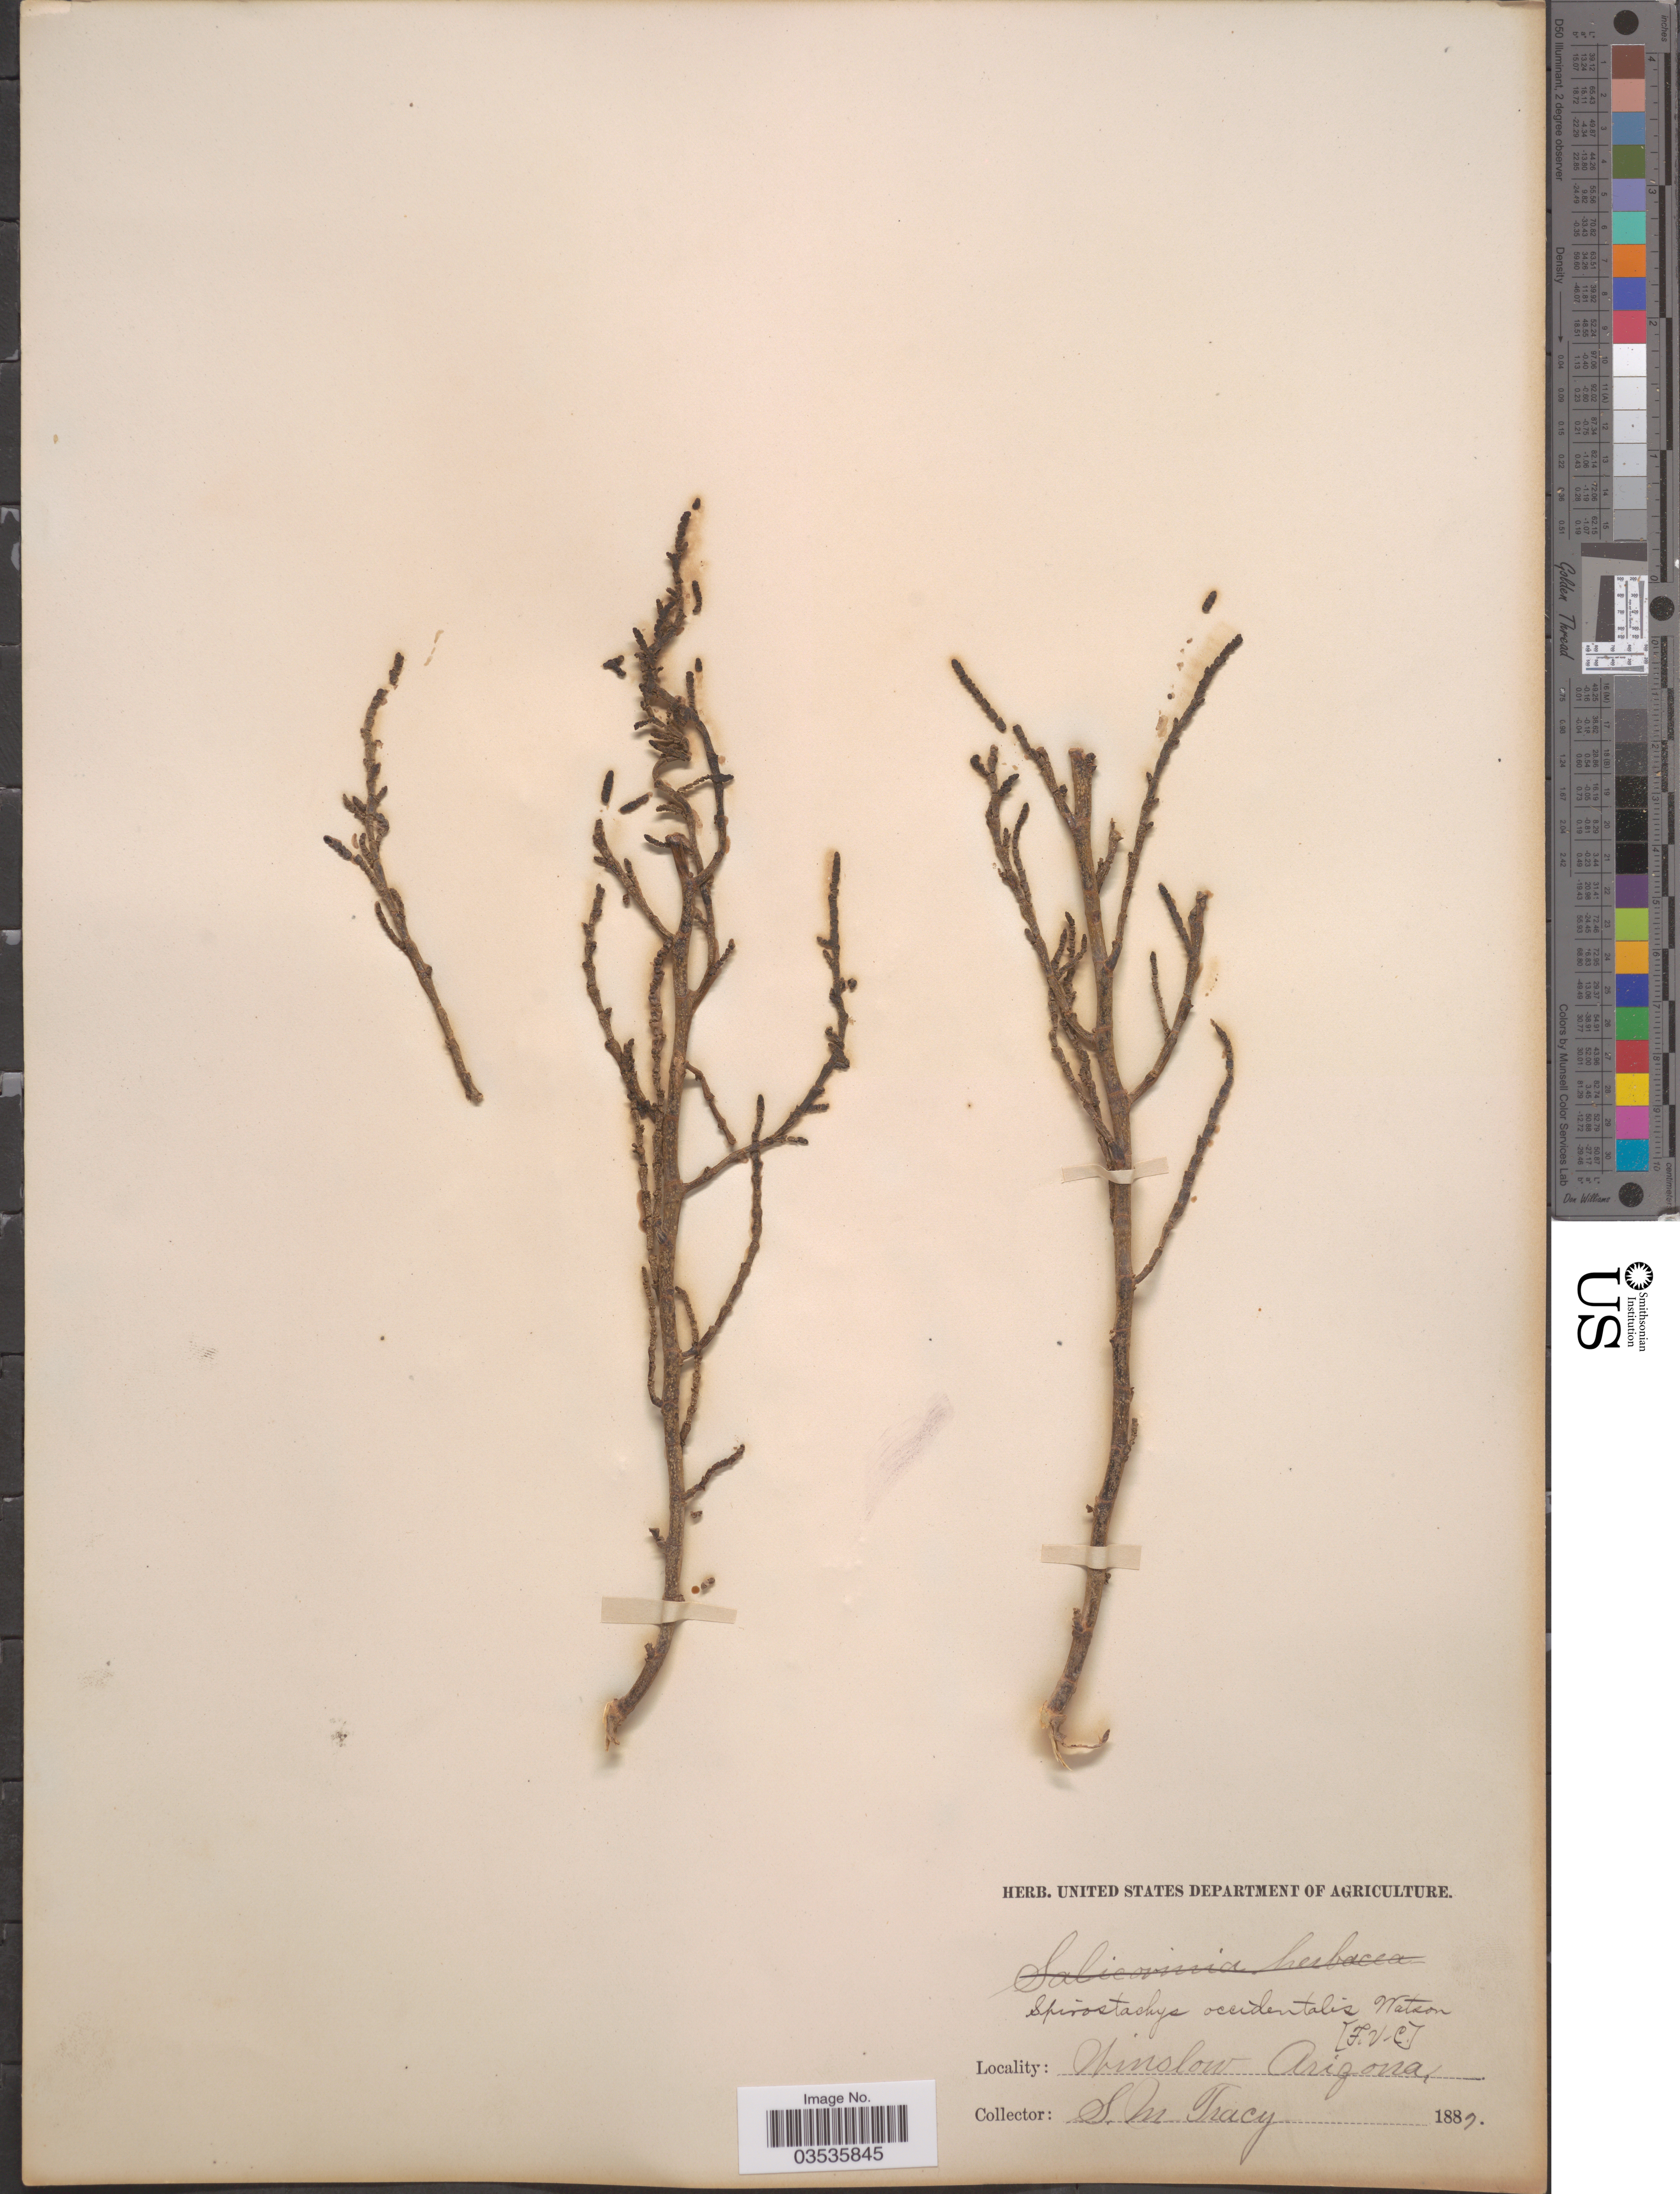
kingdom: Plantae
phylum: Tracheophyta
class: Magnoliopsida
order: Caryophyllales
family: Amaranthaceae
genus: Allenrolfea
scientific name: Allenrolfea occidentalis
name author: (S. Watson) Kuntze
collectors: S. M. Tracy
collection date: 1889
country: United States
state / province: Arizona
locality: Winslow.